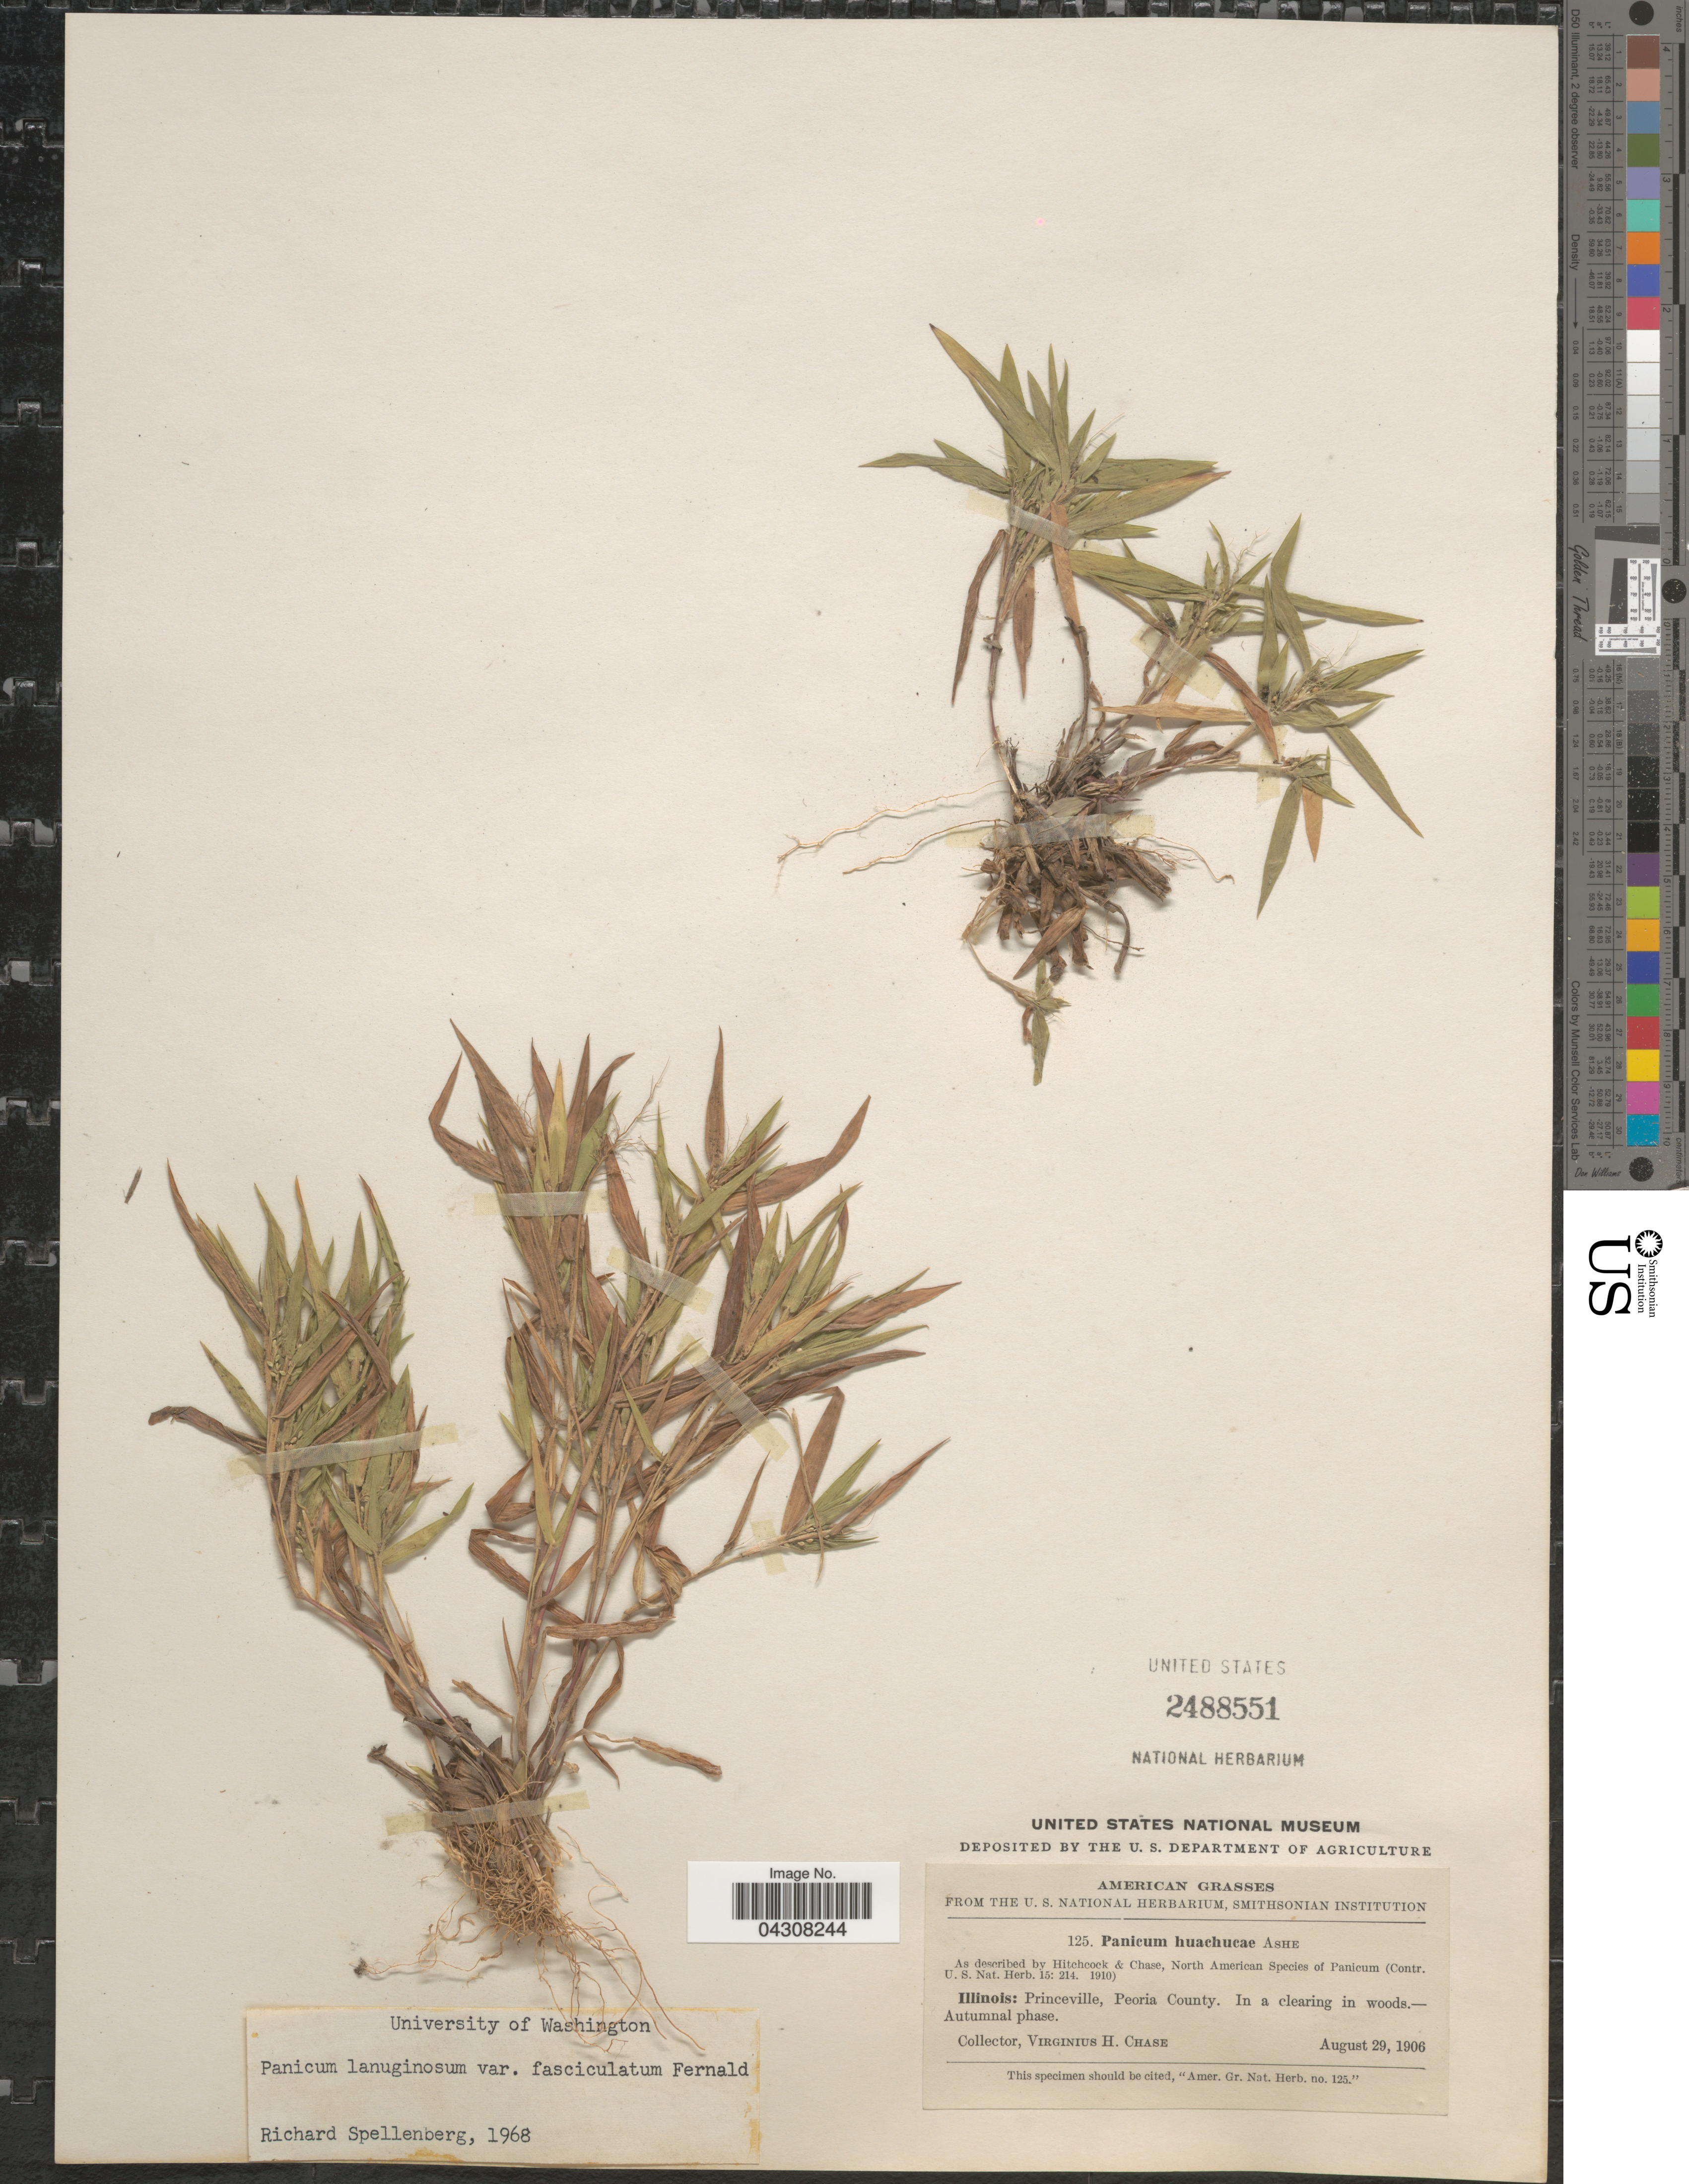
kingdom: Plantae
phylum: Tracheophyta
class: Liliopsida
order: Poales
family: Poaceae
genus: Dichanthelium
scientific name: Dichanthelium acuminatum var. acuminatum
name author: (Sw.) Gould & C.A. Clark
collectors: V. H. Chase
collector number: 125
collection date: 1906-08-29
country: United States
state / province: Illinois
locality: Princeville, Peoria County. In a clearing in woods.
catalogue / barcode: US 2488551